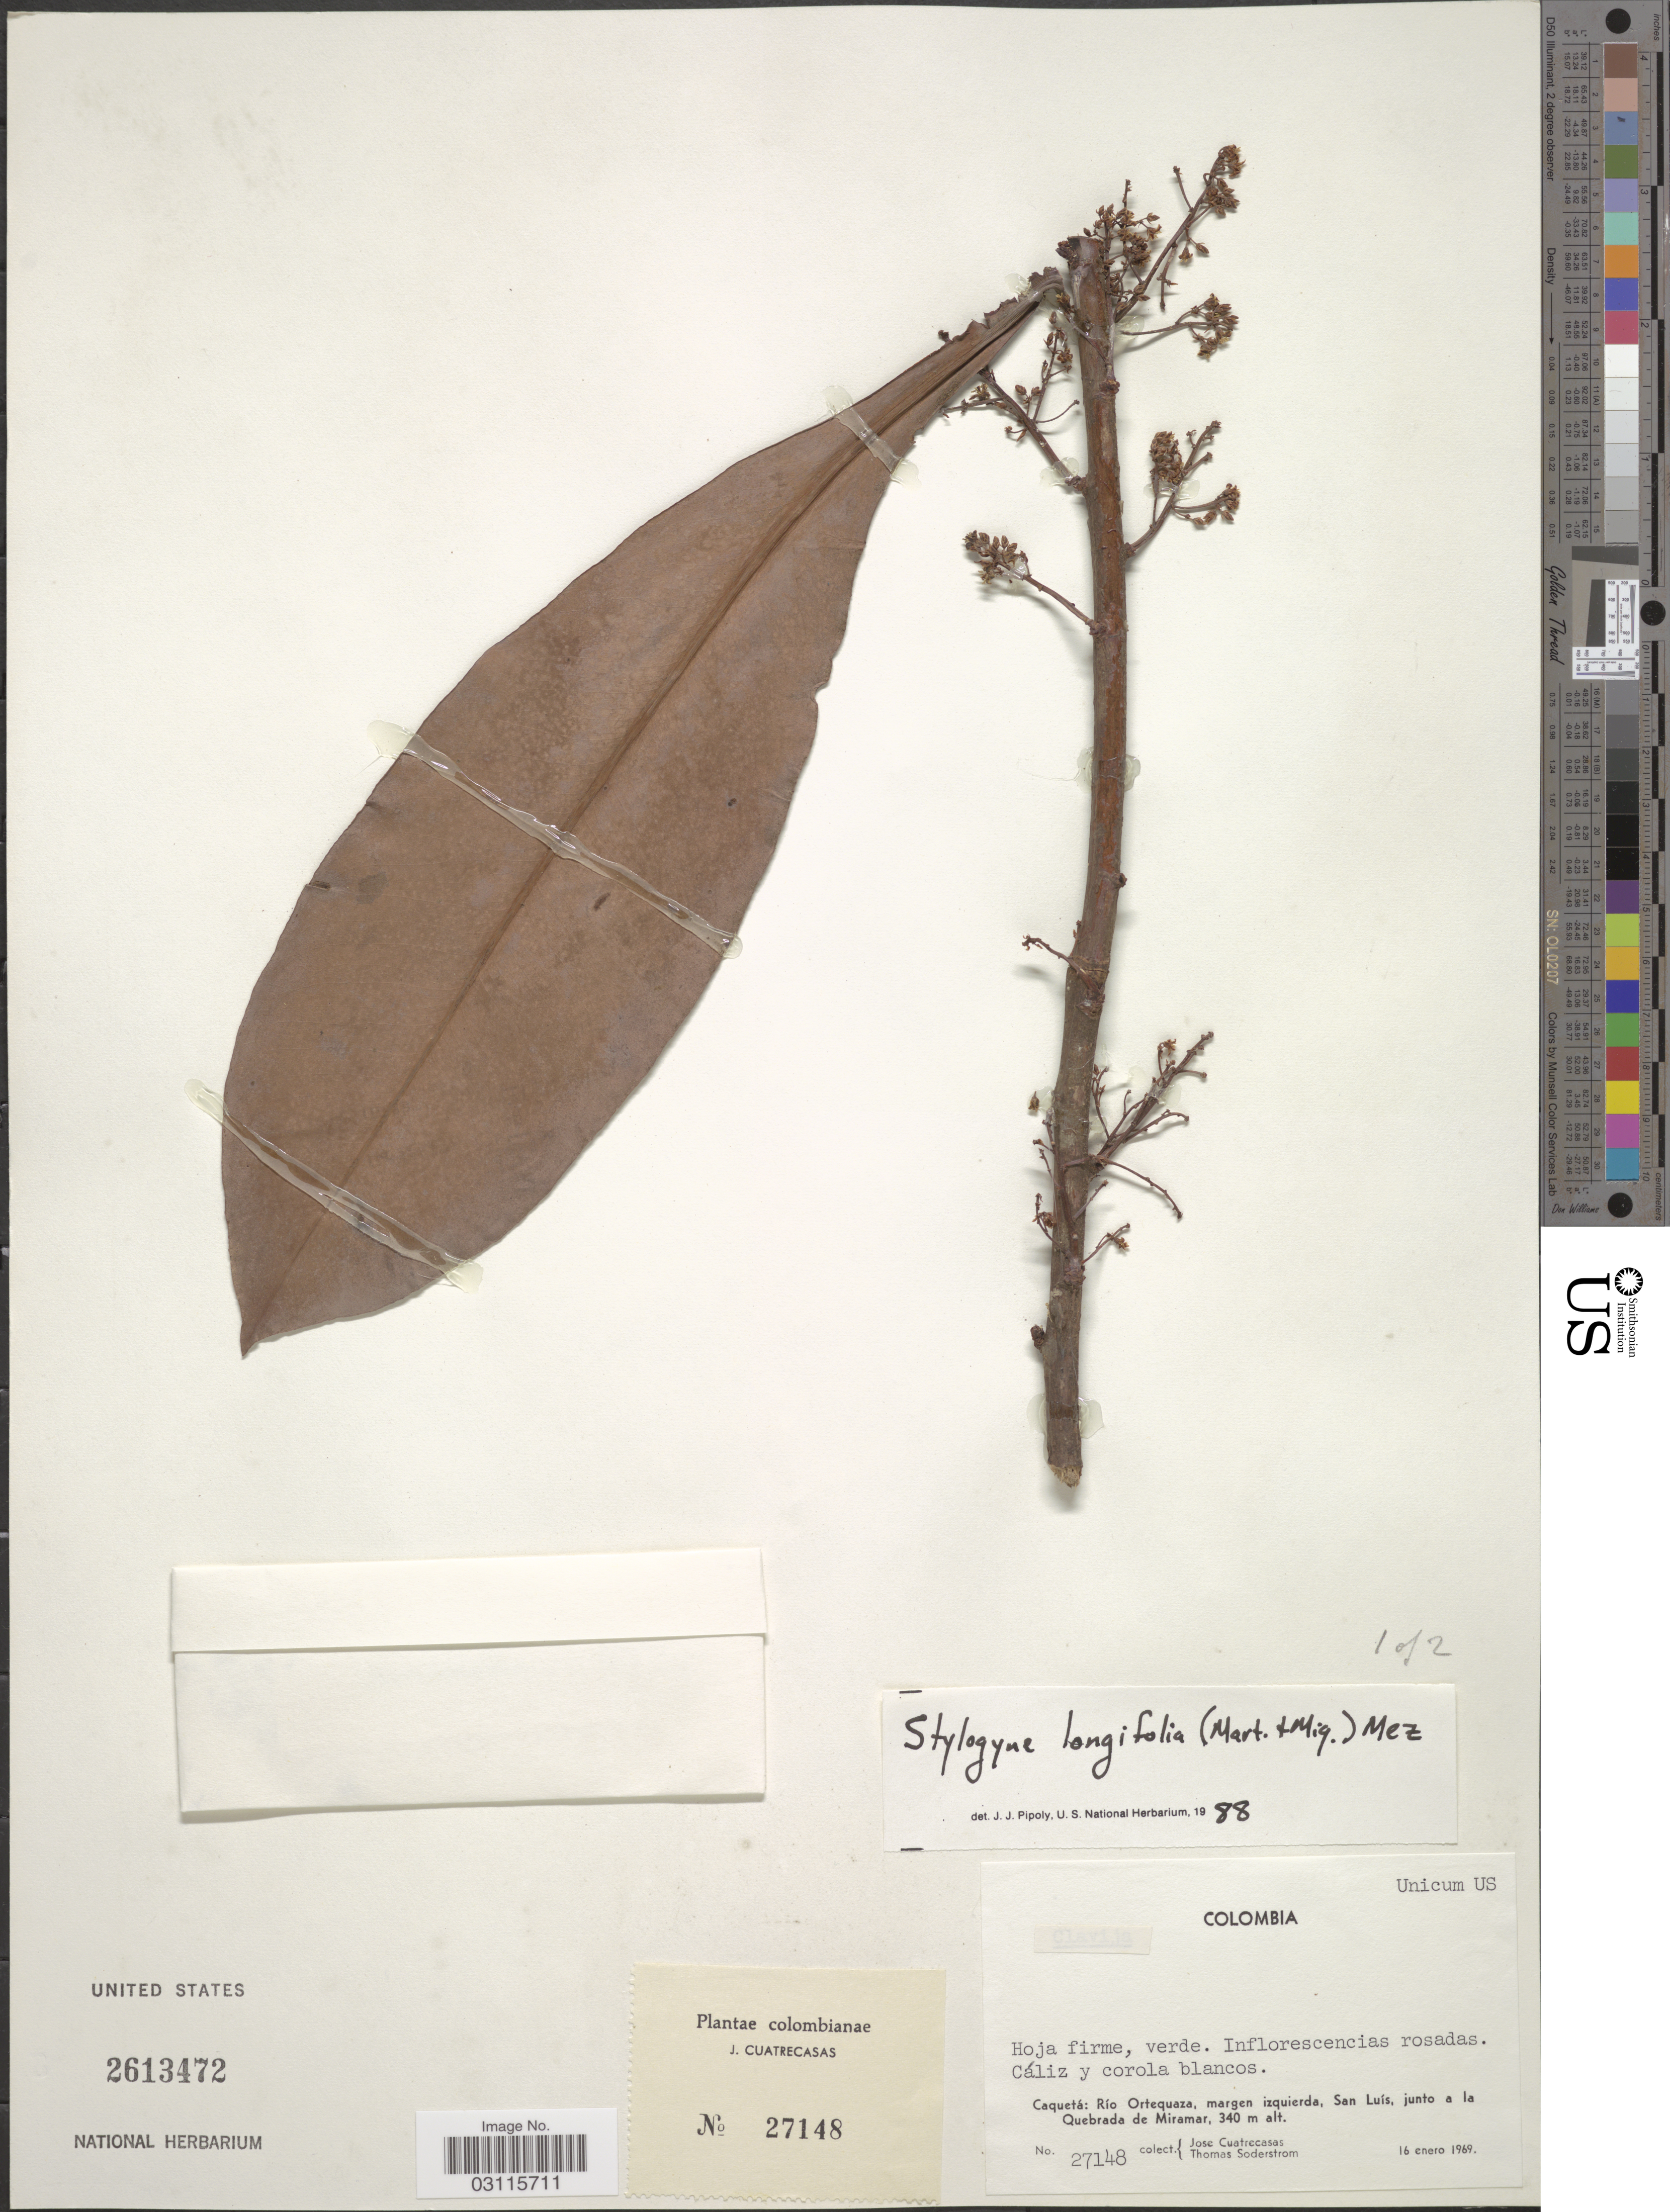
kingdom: Plantae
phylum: Tracheophyta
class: Magnoliopsida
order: Ericales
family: Primulaceae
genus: Stylogyne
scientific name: Stylogyne longifolia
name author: Mez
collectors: J. Cuatrecasas & T. R. Soderstrom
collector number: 27148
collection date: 1969-01-16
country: Colombia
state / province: Caquetá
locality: Río Orteguaza, margen izquierda, San Luís, junto a la Quebrada de Miramar.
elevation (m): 340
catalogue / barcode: US 2613472